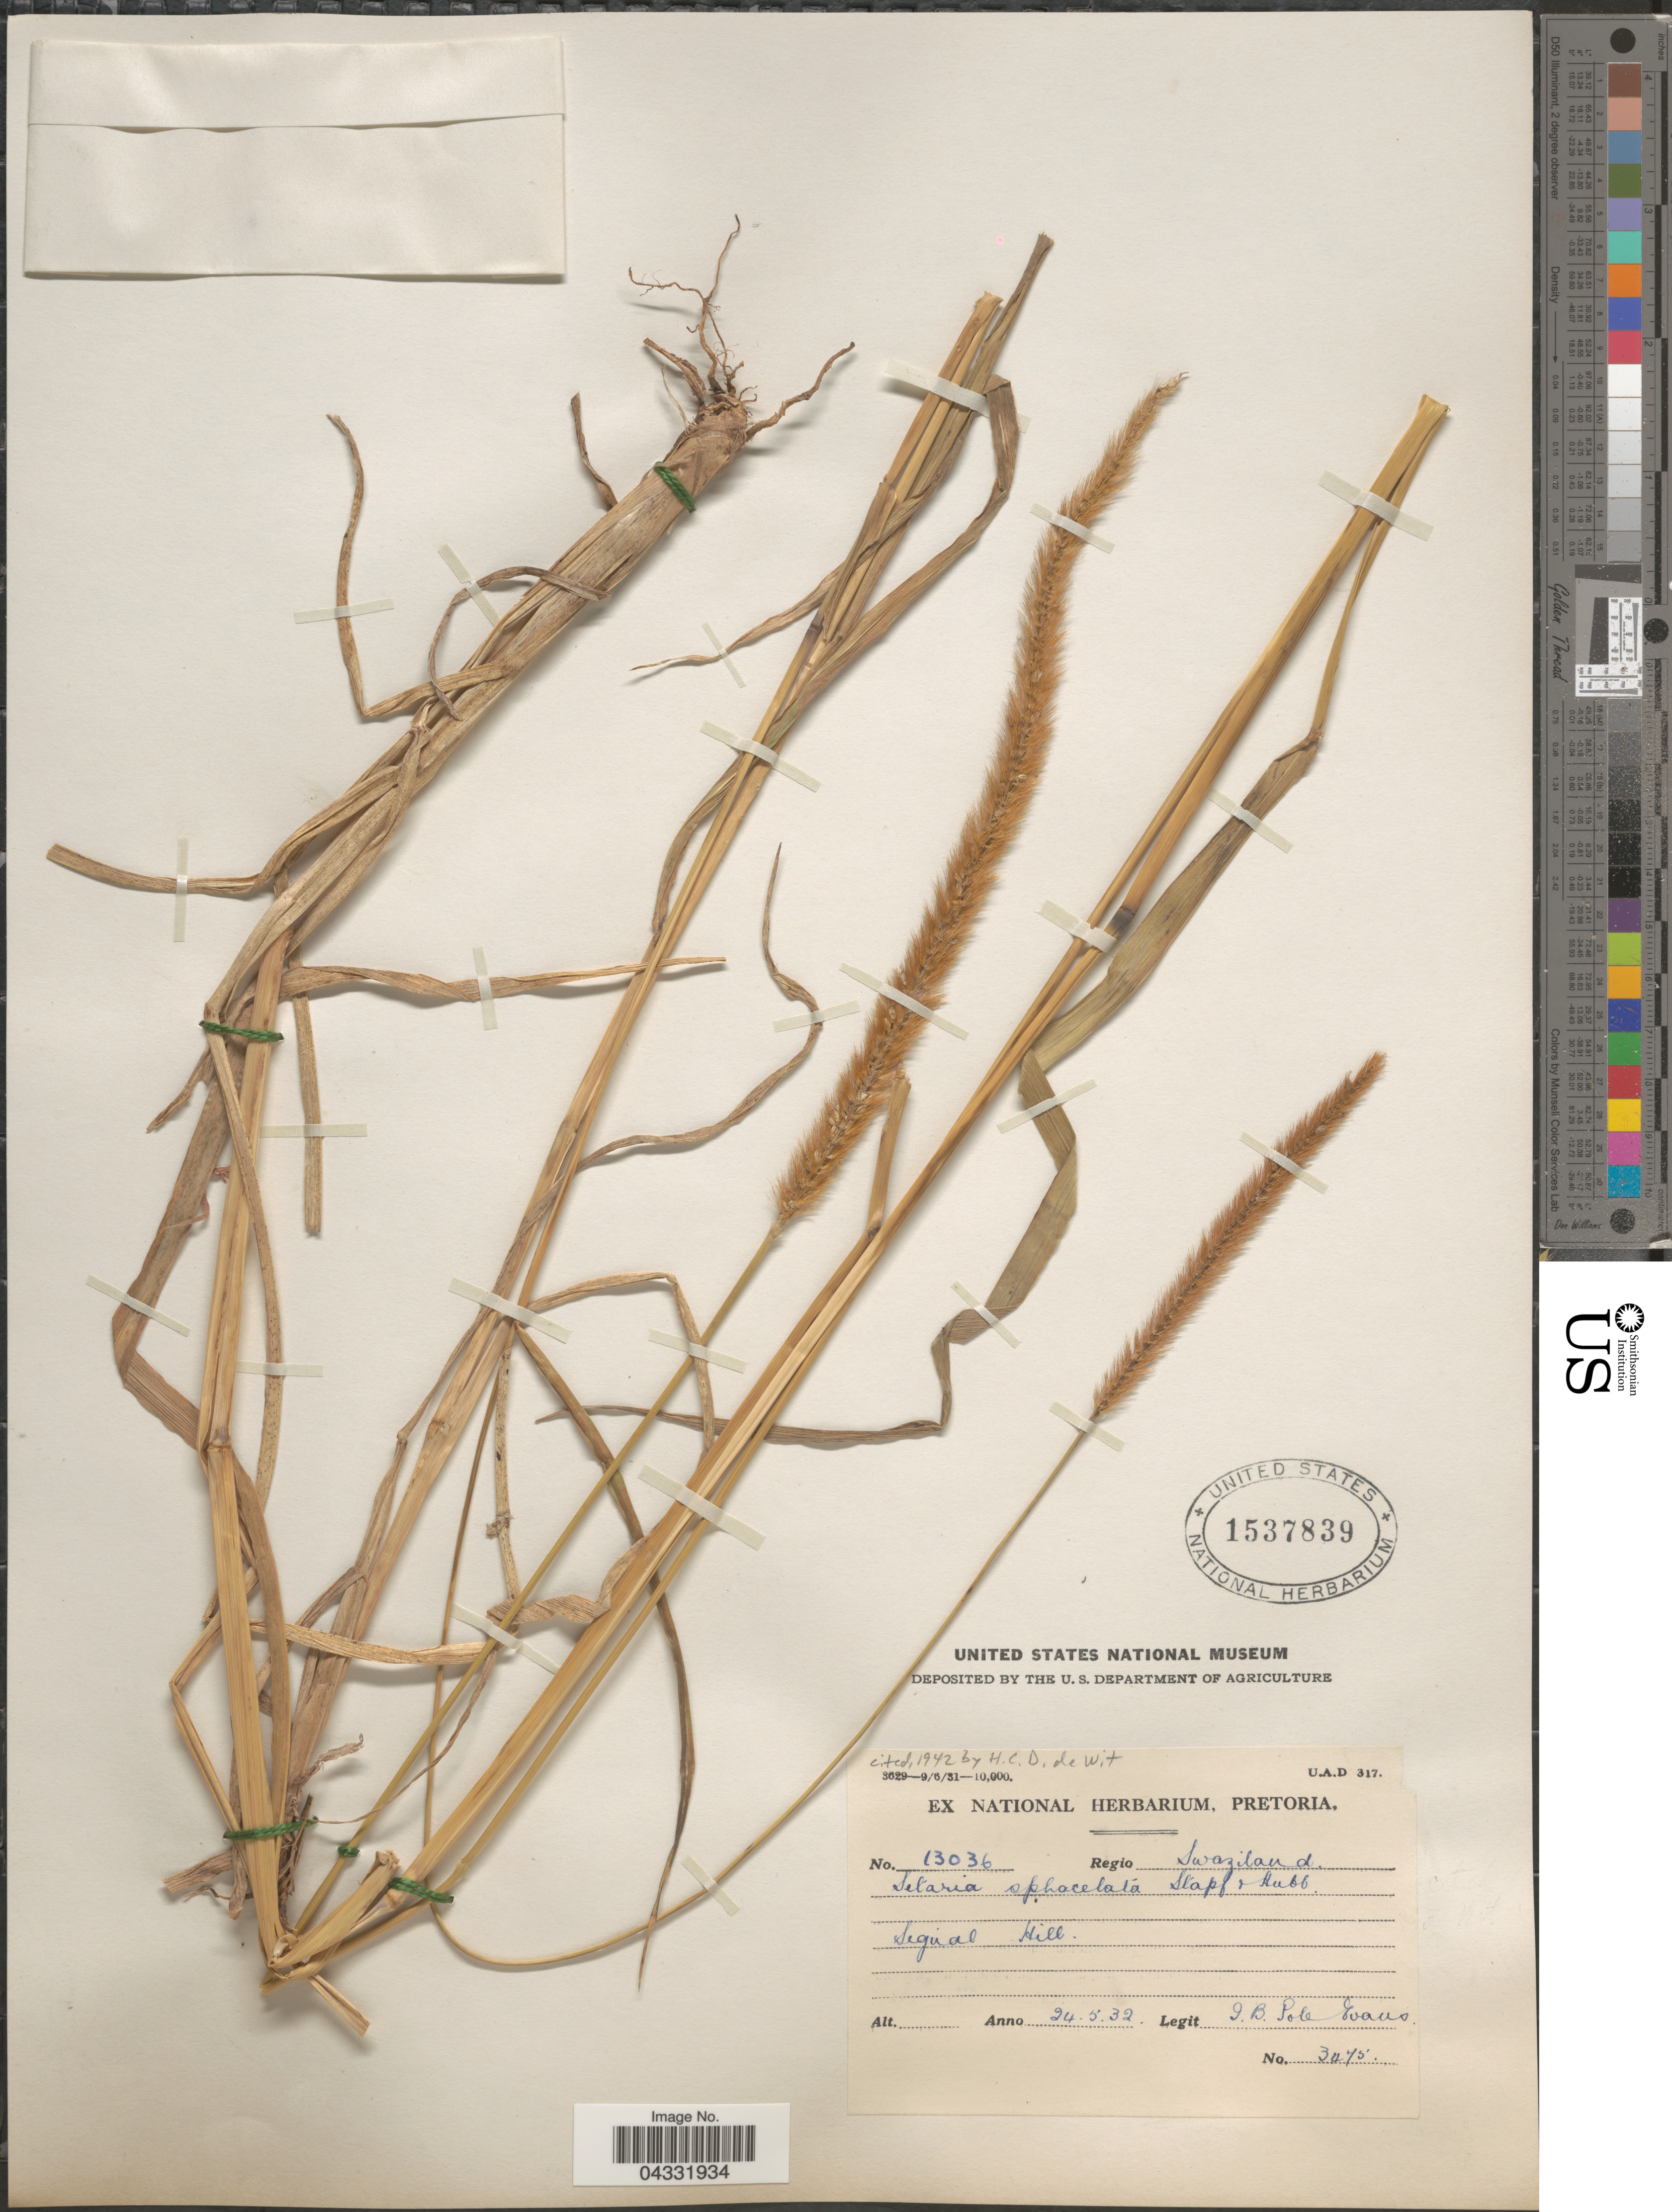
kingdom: Plantae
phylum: Tracheophyta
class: Liliopsida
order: Poales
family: Poaceae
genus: Setaria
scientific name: Setaria sphacelata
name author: (Schumach.) Stapf & Hubb. ex Moss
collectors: I. B. Pole-Evans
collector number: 3075/13036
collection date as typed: Transcribed d/m/y: 24/5/32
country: Eswatini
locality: Regio Swaziland. Segual Hill.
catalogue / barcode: US 1537839